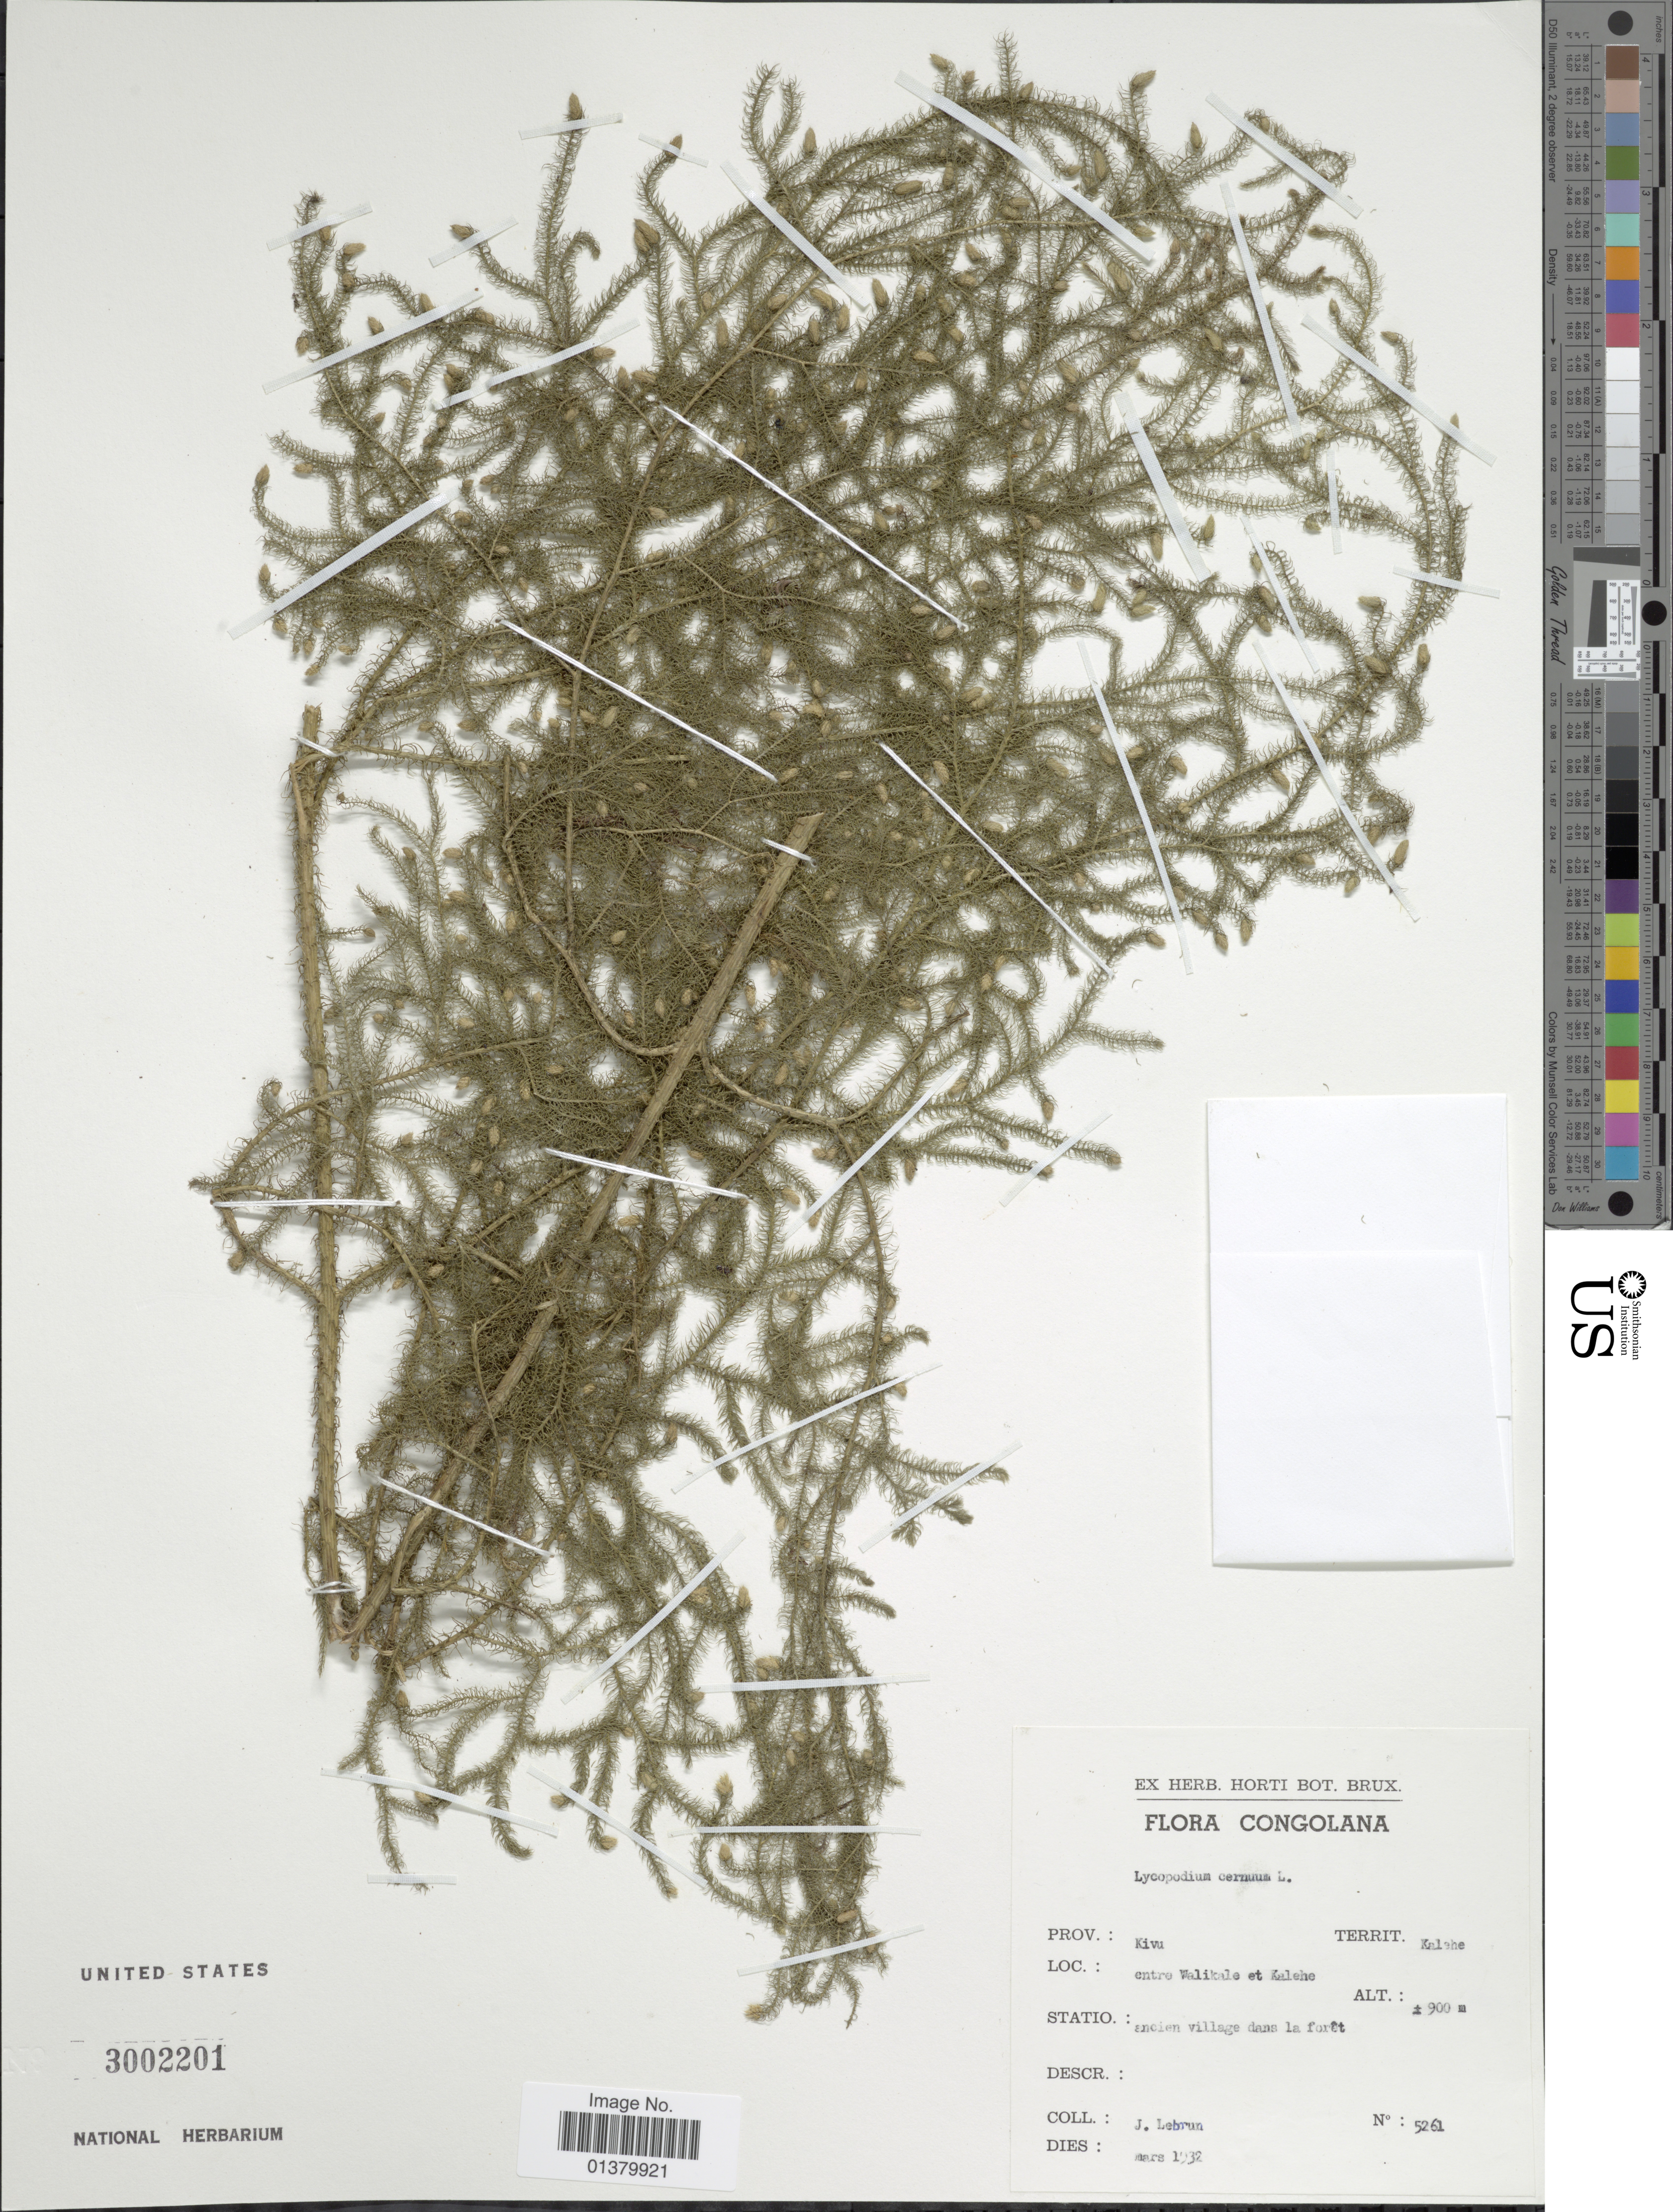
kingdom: Plantae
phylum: Tracheophyta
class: Lycopodiopsida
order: Lycopodiales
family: Lycopodiaceae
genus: Palhinhaea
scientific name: Palhinhaea cernua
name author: (L.) Vasc. & Franco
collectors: J. A. Lebrun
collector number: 5261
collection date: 1932-03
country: Congo, Democratic Republic of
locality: Prov. Kivu, Territ. Kalehe, entre Walikale et Kalehe.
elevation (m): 900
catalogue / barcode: US 3002201